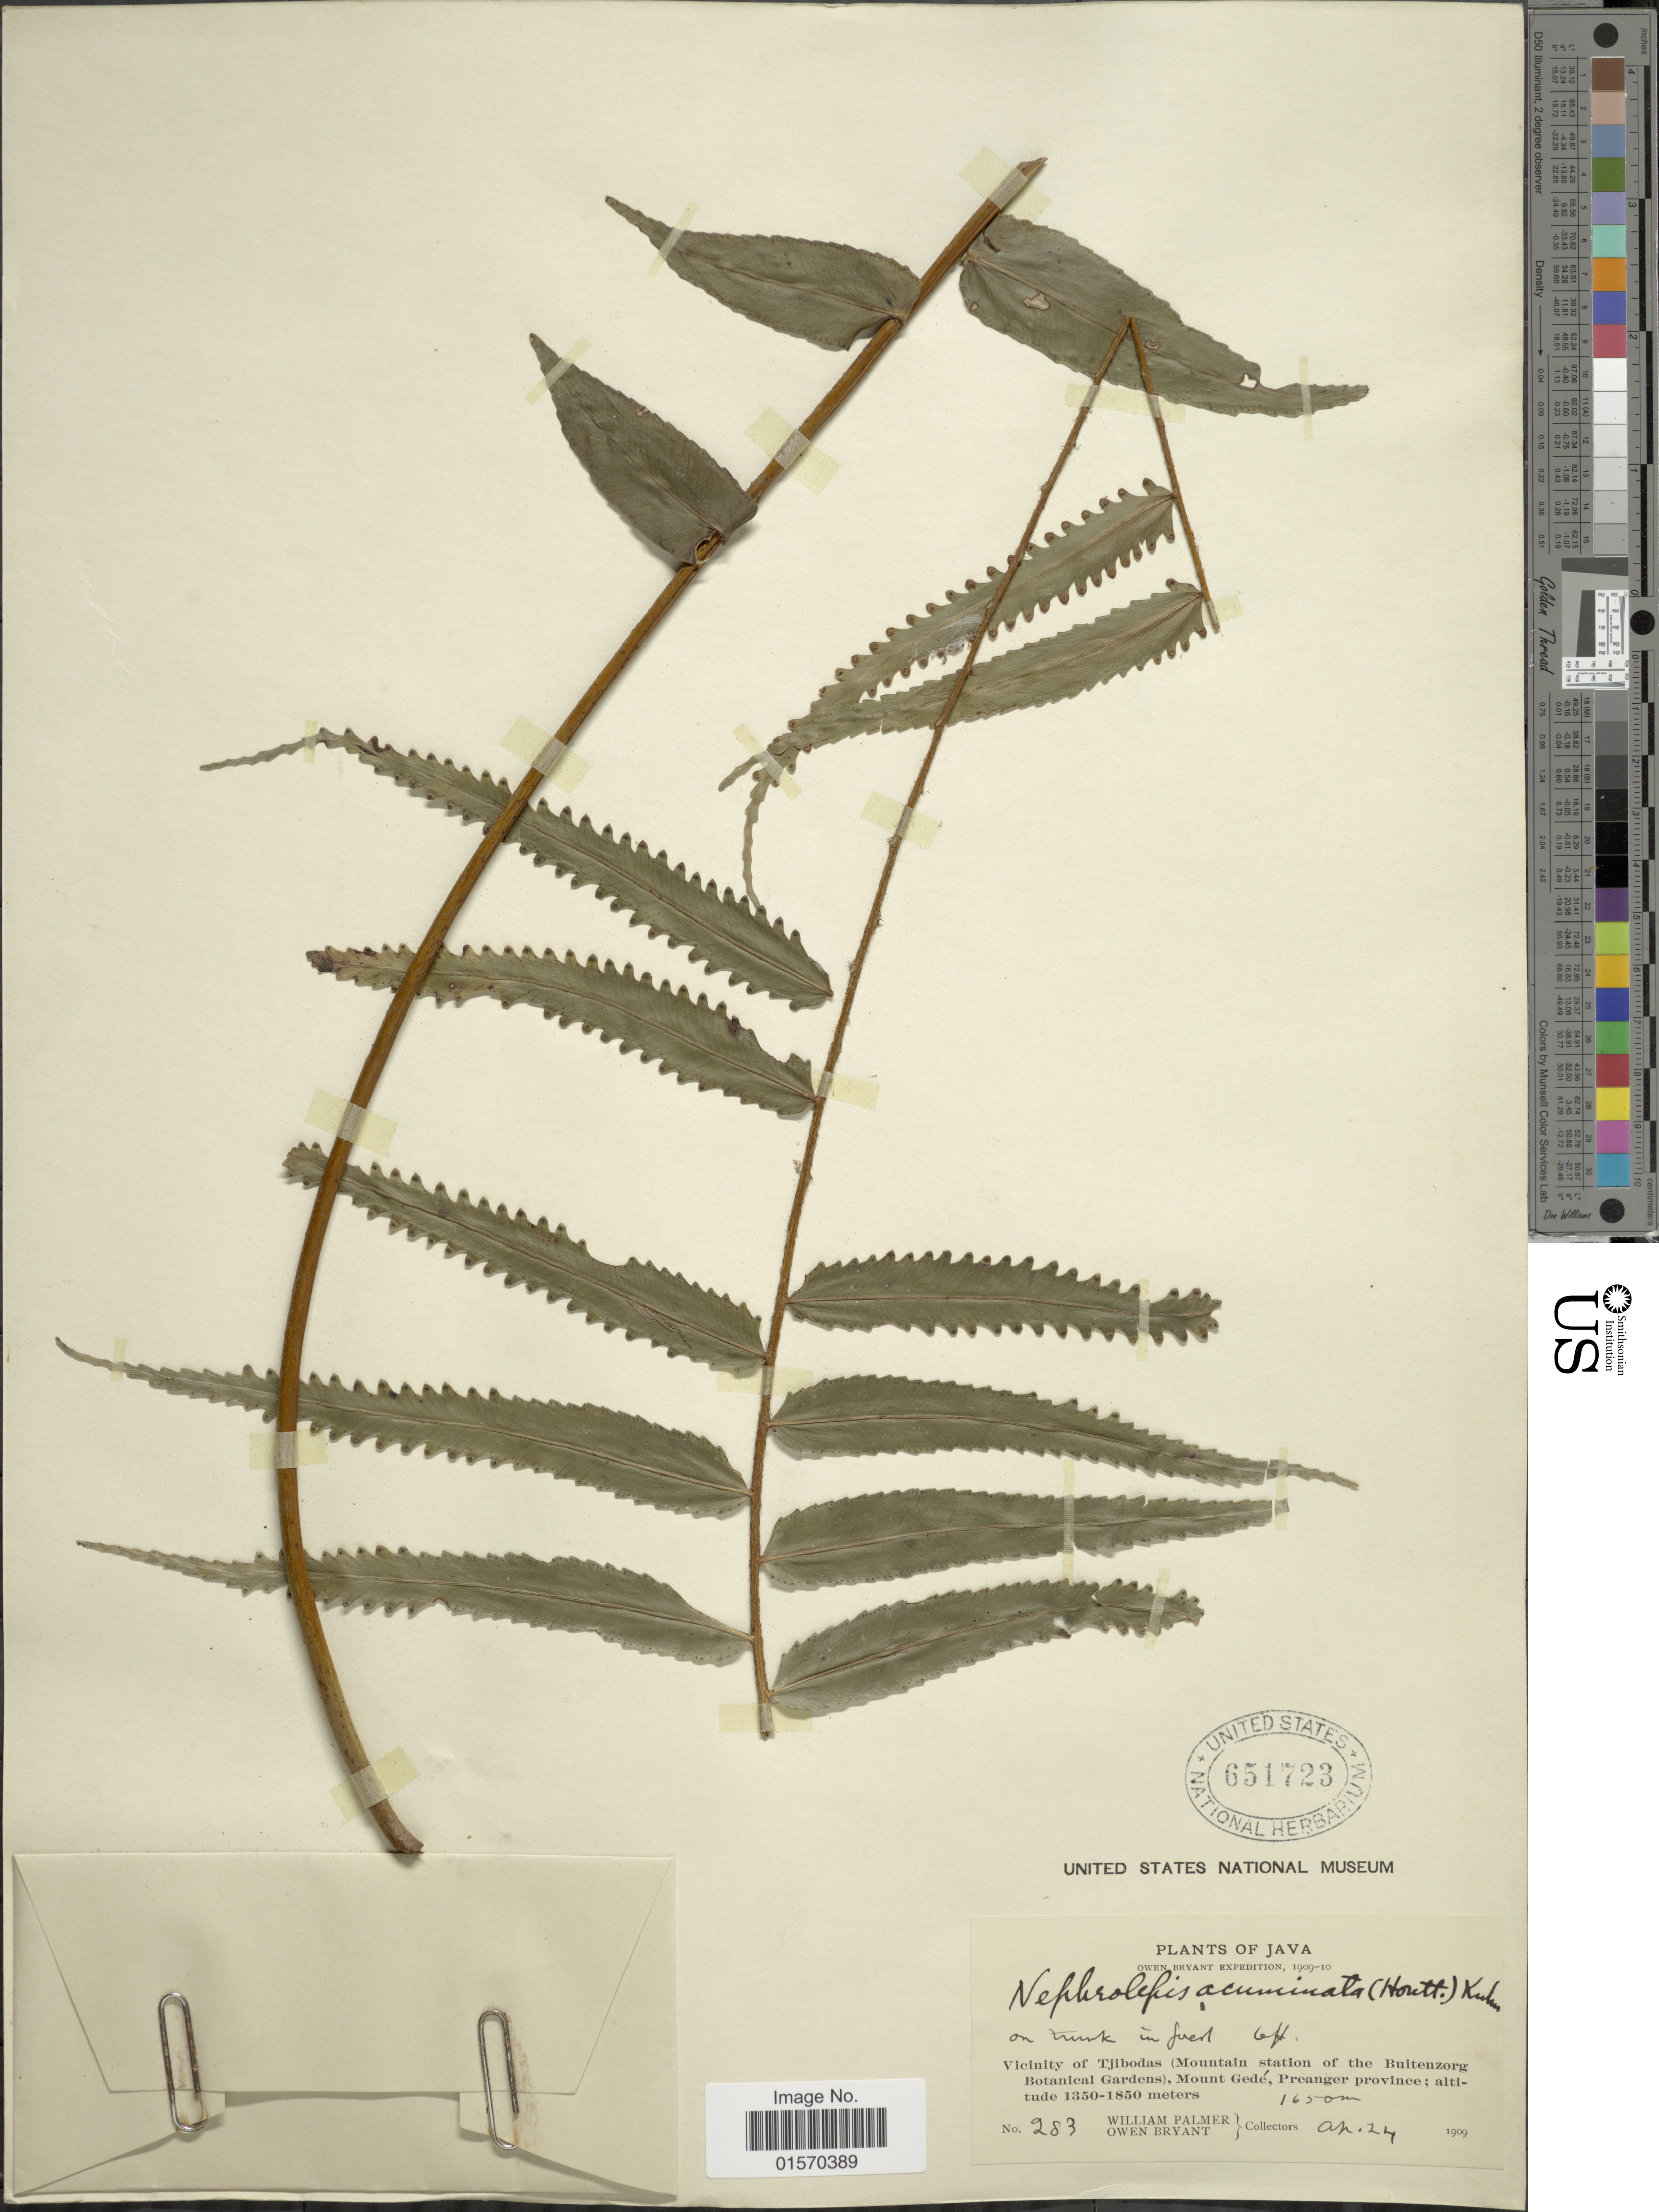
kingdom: Plantae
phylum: Tracheophyta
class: Polypodiopsida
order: Polypodiales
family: Nephrolepidaceae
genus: Nephrolepis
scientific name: Nephrolepis acuminata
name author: (Houtt.) Kuhn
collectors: W. Palmer & O. Bryant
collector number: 283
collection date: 1909-04-24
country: Indonesia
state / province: Java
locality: Vicinity of Tjibodas (Mountain station of the Buitenzorg Botanical Gardens), Mount Gedé, Preanger province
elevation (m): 1650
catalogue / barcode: US 651723